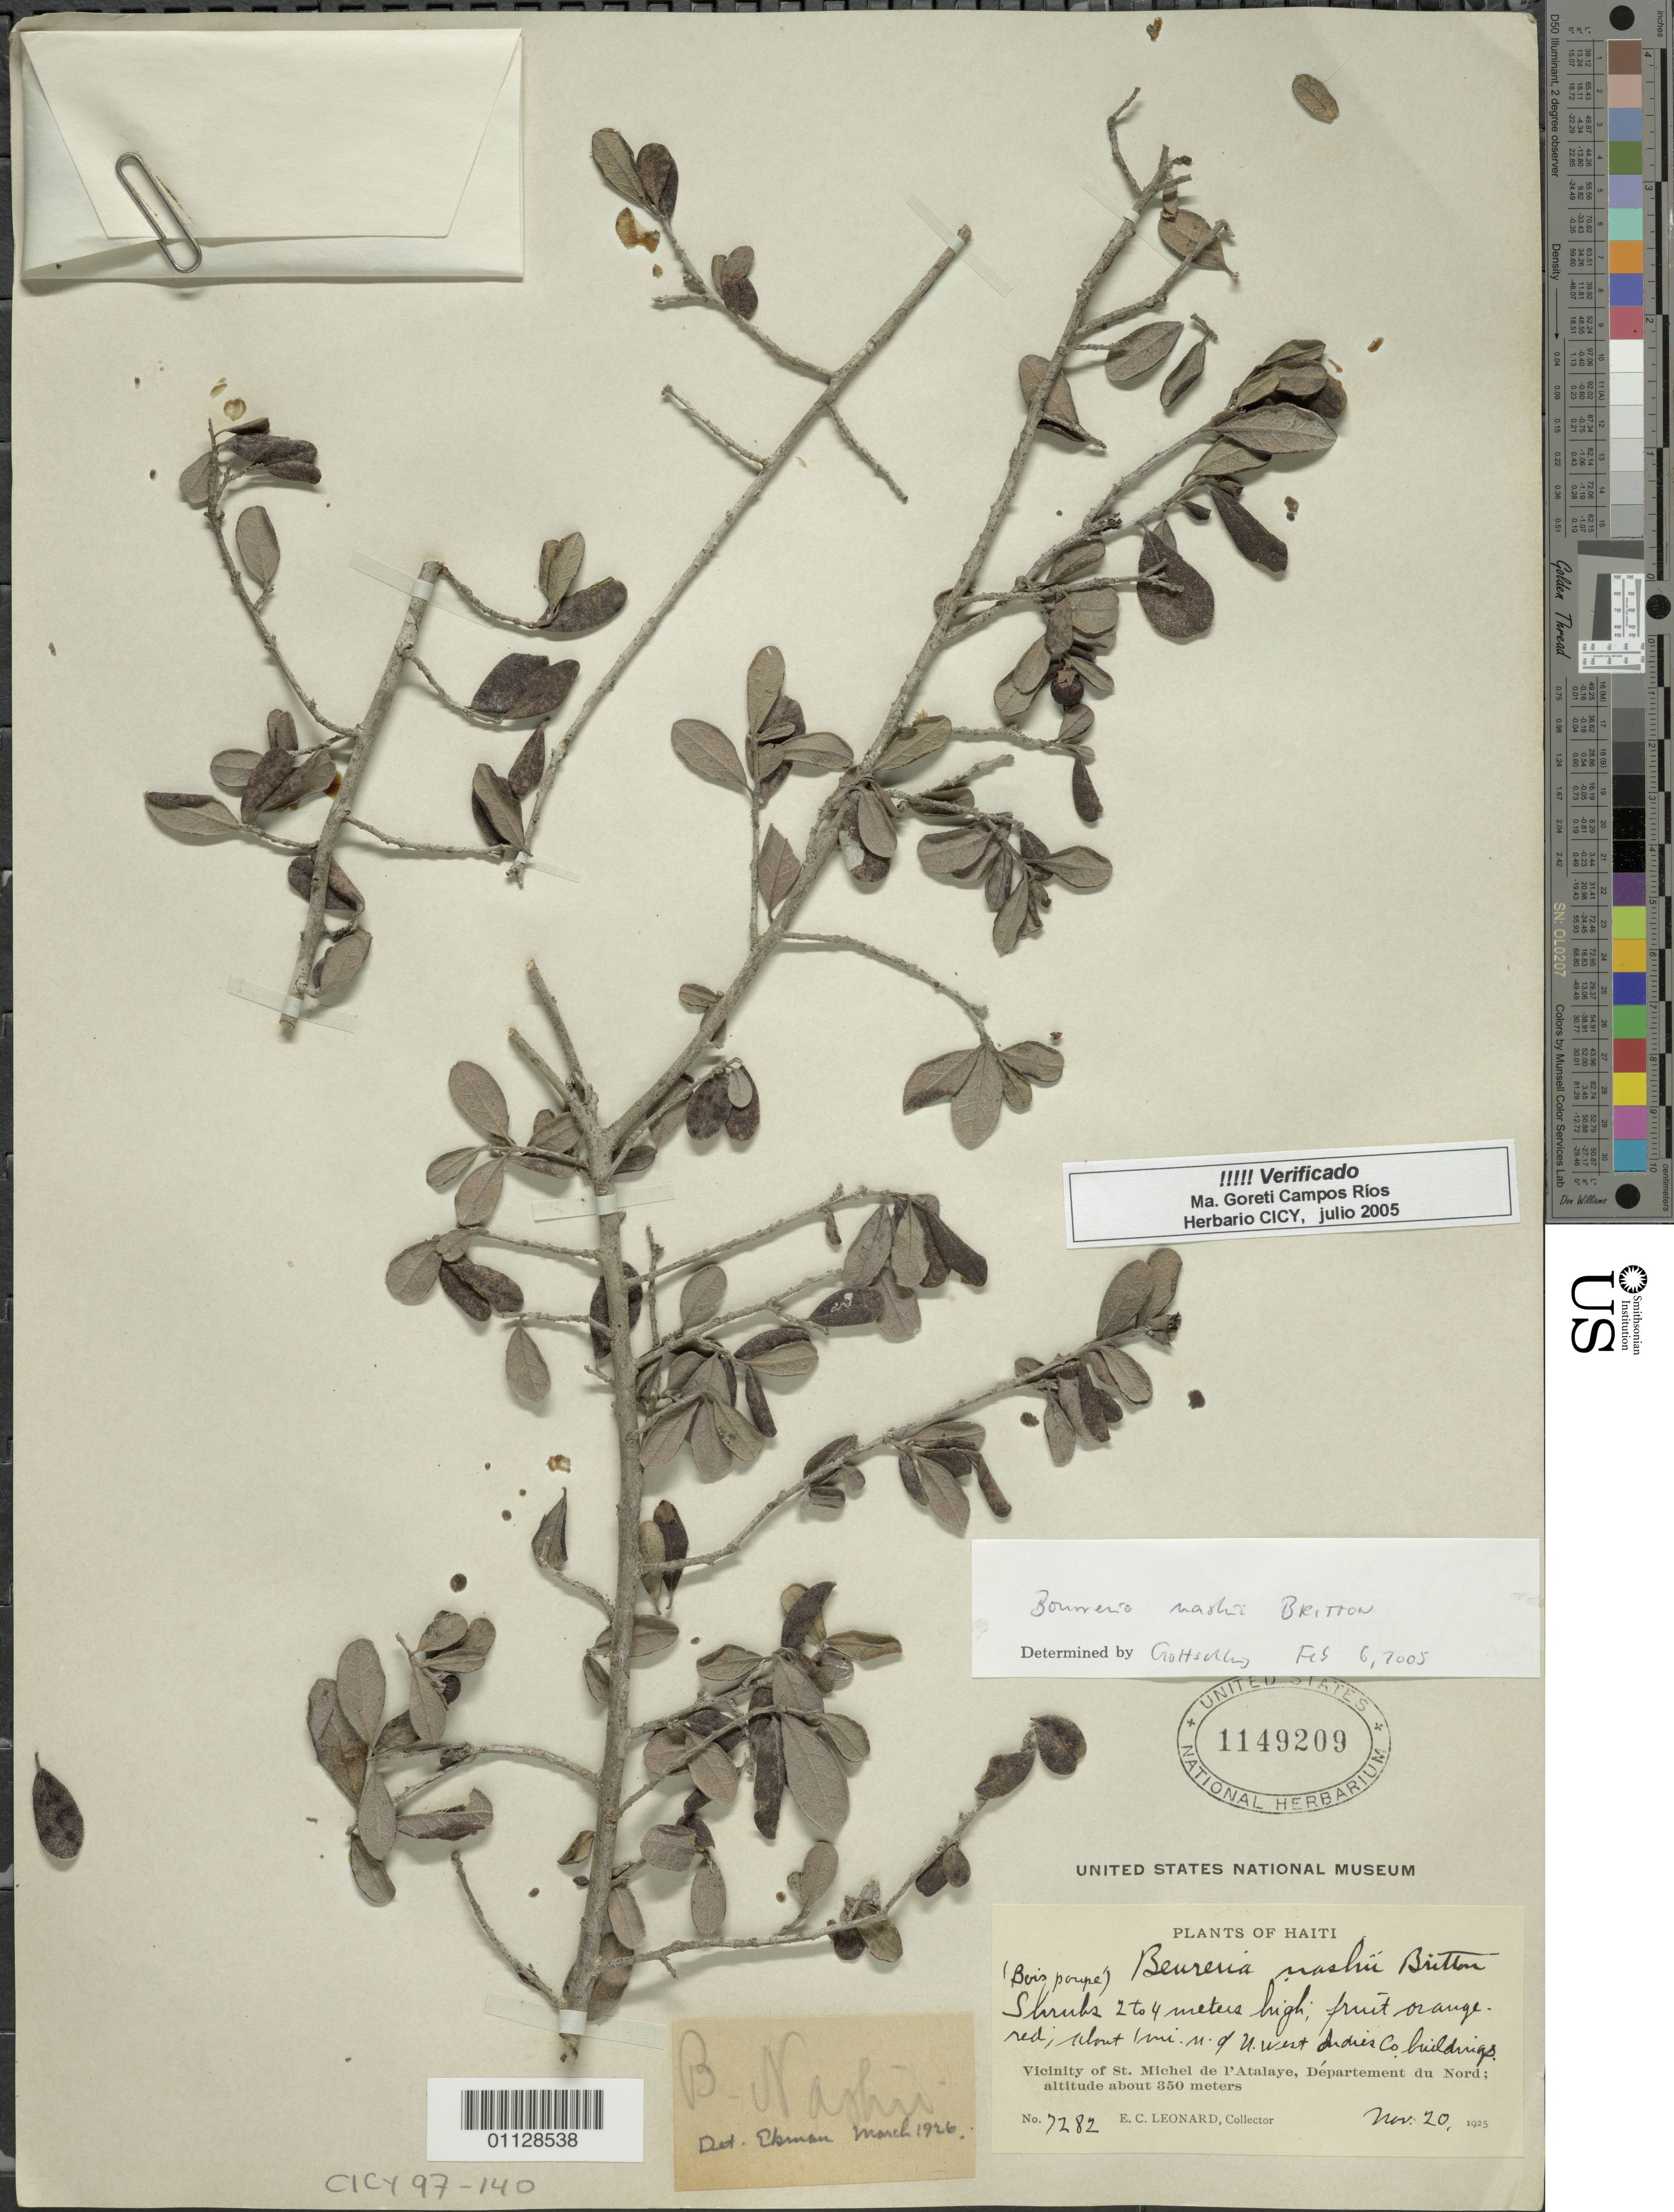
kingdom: Plantae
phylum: Tracheophyta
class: Magnoliopsida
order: Boraginales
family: Ehretiaceae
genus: Bourreria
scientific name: Bourreria nashii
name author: Britton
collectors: E. C. Leonard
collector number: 7282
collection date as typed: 20 Nov 1925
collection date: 1925-11-20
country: Haiti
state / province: Nord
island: Hispaniola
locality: Vicinity of St. Michel l'Atalaye: about 1 mi N of West Indies Co. buildings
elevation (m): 350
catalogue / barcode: US 1149209